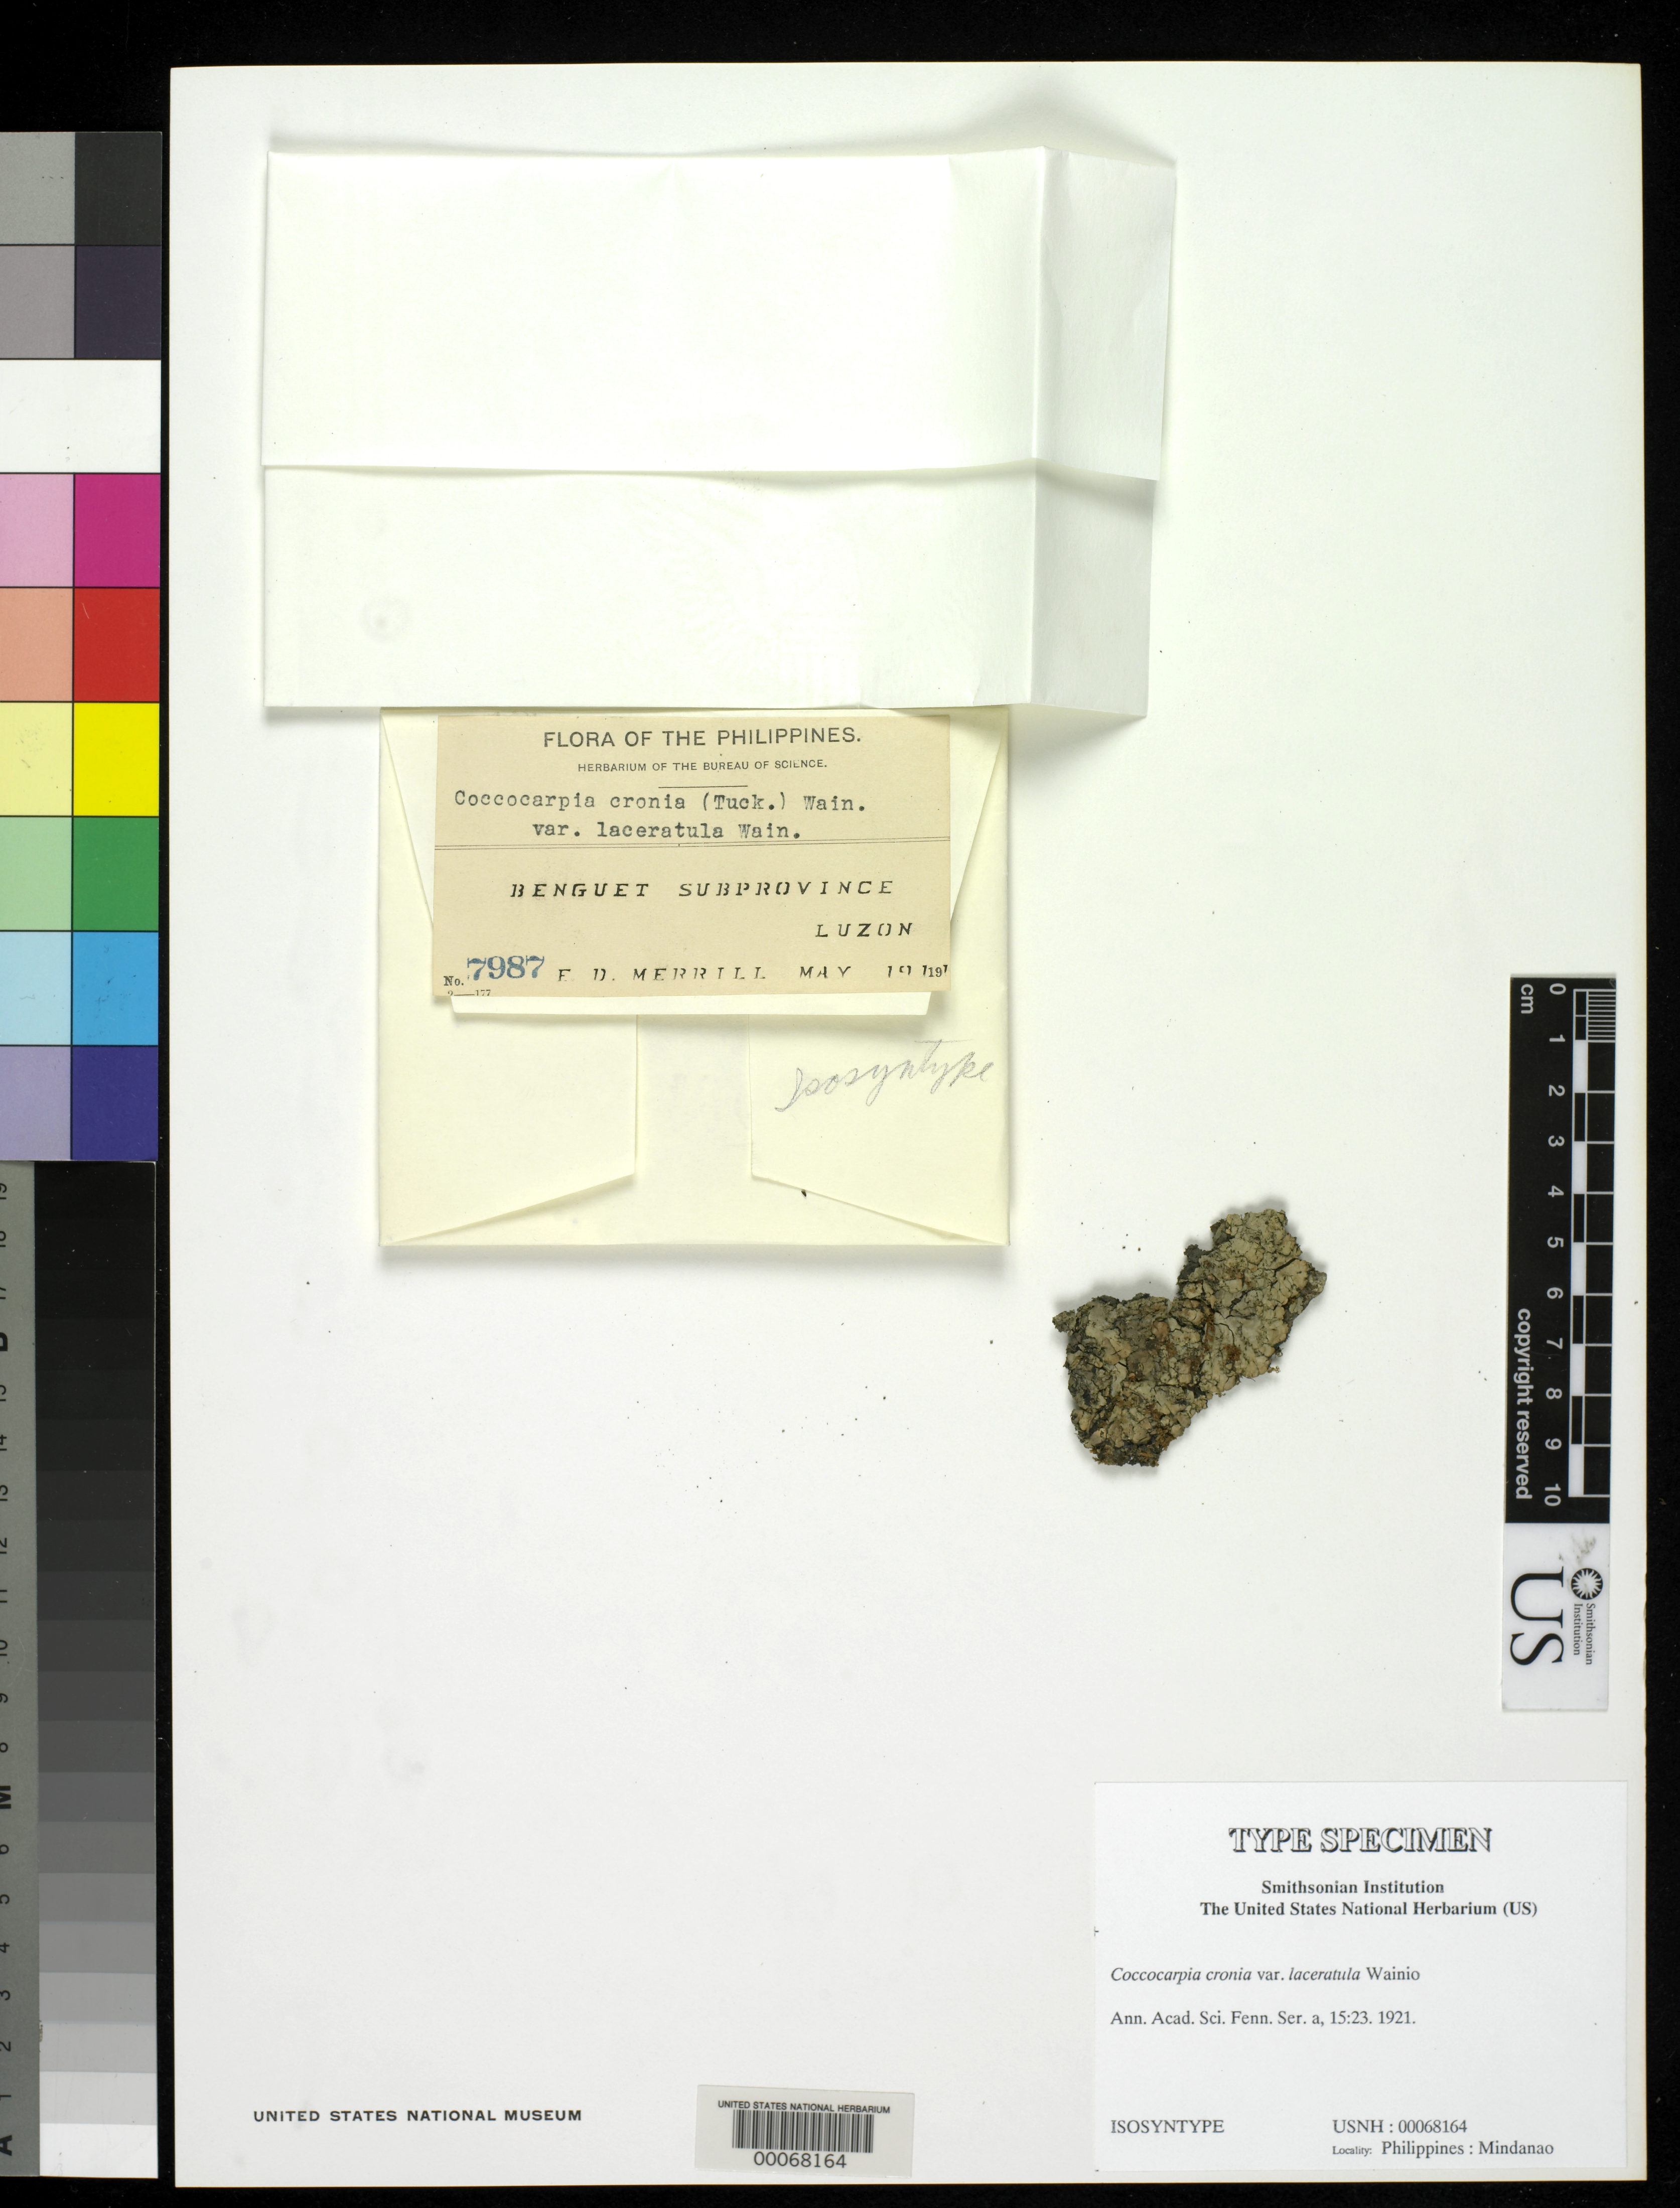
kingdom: Fungi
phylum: Ascomycota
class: Lecanoromycetes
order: Peltigerales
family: Coccocarpiaceae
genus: Coccocarpia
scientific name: Coccocarpia cronia var. laceratula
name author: Vain.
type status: Isosyntype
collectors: E. B. Copeland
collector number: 7987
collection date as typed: Apr 1915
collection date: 1915-04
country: Philippines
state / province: Zamboanga Peninsula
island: Mindanao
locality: Tetuan